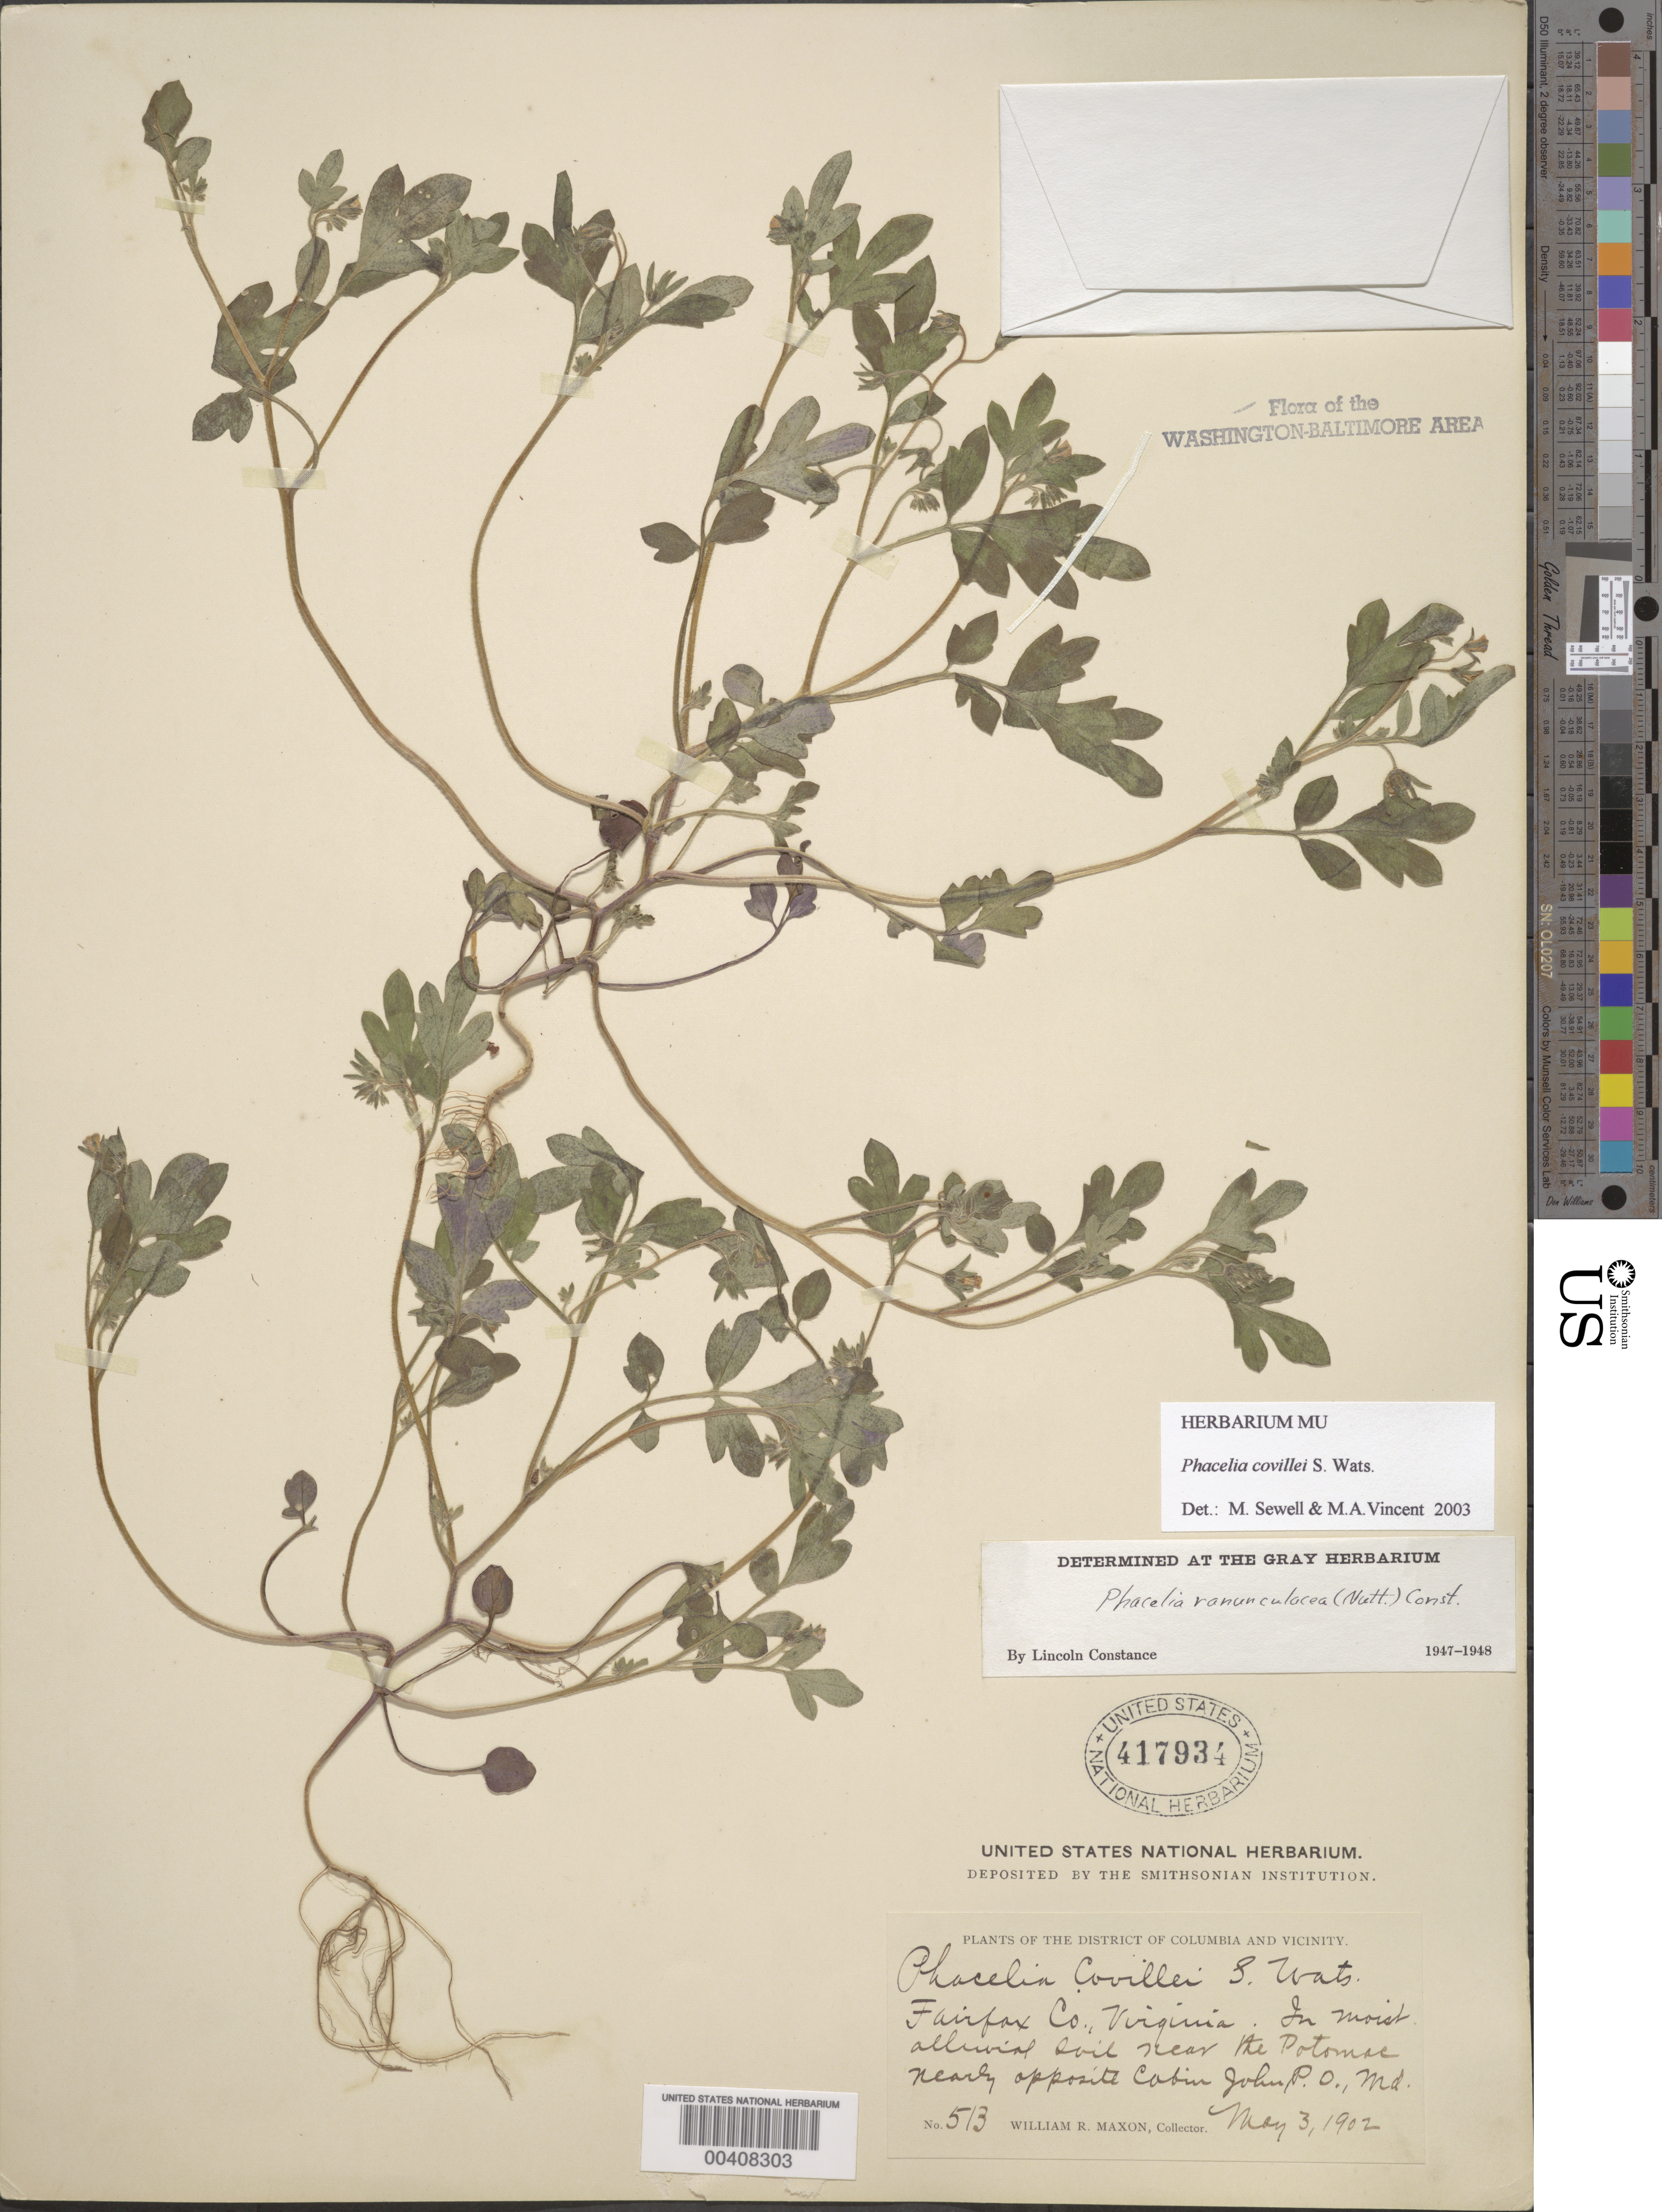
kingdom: Plantae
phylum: Tracheophyta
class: Magnoliopsida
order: Boraginales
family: Hydrophyllaceae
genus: Phacelia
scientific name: Phacelia ranunculacea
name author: (Nutt.) Constance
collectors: W. R. Maxon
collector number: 513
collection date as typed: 03 May 1902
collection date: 1902-05-03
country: United States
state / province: Virginia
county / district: Fairfax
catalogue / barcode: US 417934